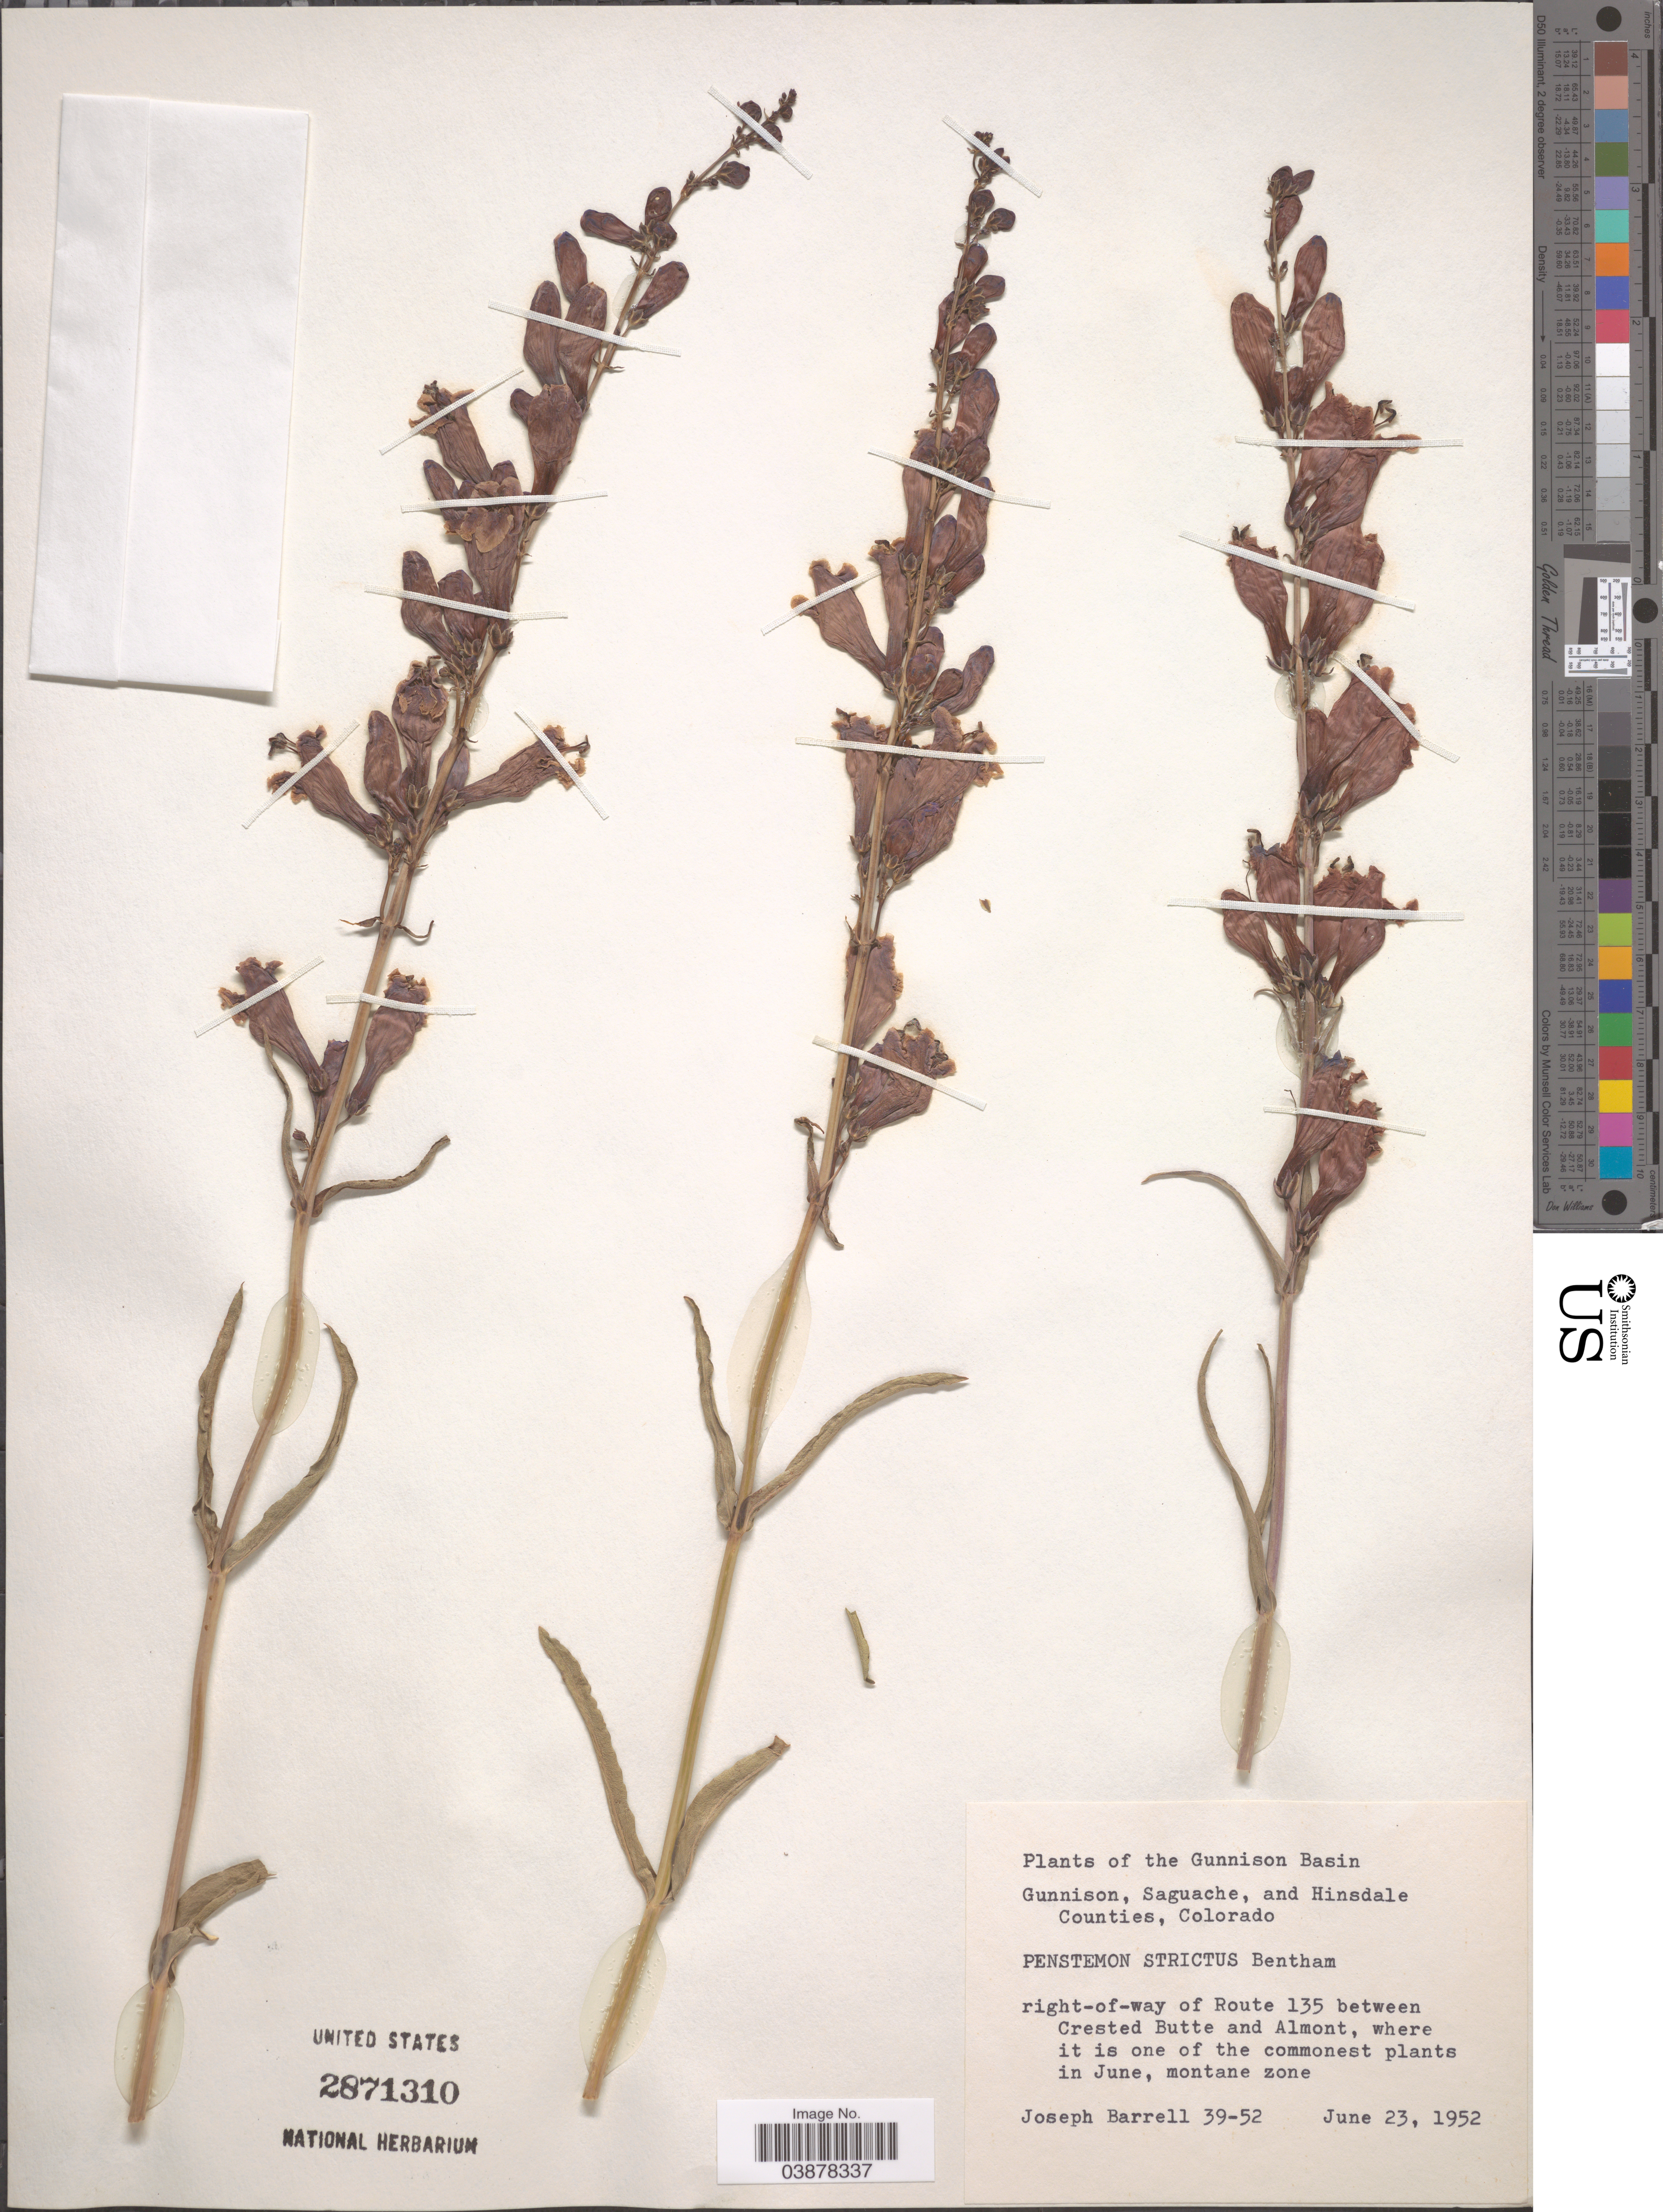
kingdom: Plantae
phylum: Tracheophyta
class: Magnoliopsida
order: Lamiales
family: Plantaginaceae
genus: Penstemon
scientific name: Penstemon strictus subsp. strictus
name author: Benth.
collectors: J. Barrell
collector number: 39-52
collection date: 1952-06-23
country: United States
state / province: Colorado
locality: The Gunnison Basin. Right-of-way of Route 135 between Crested Butte and Almont.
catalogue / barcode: US 2871310